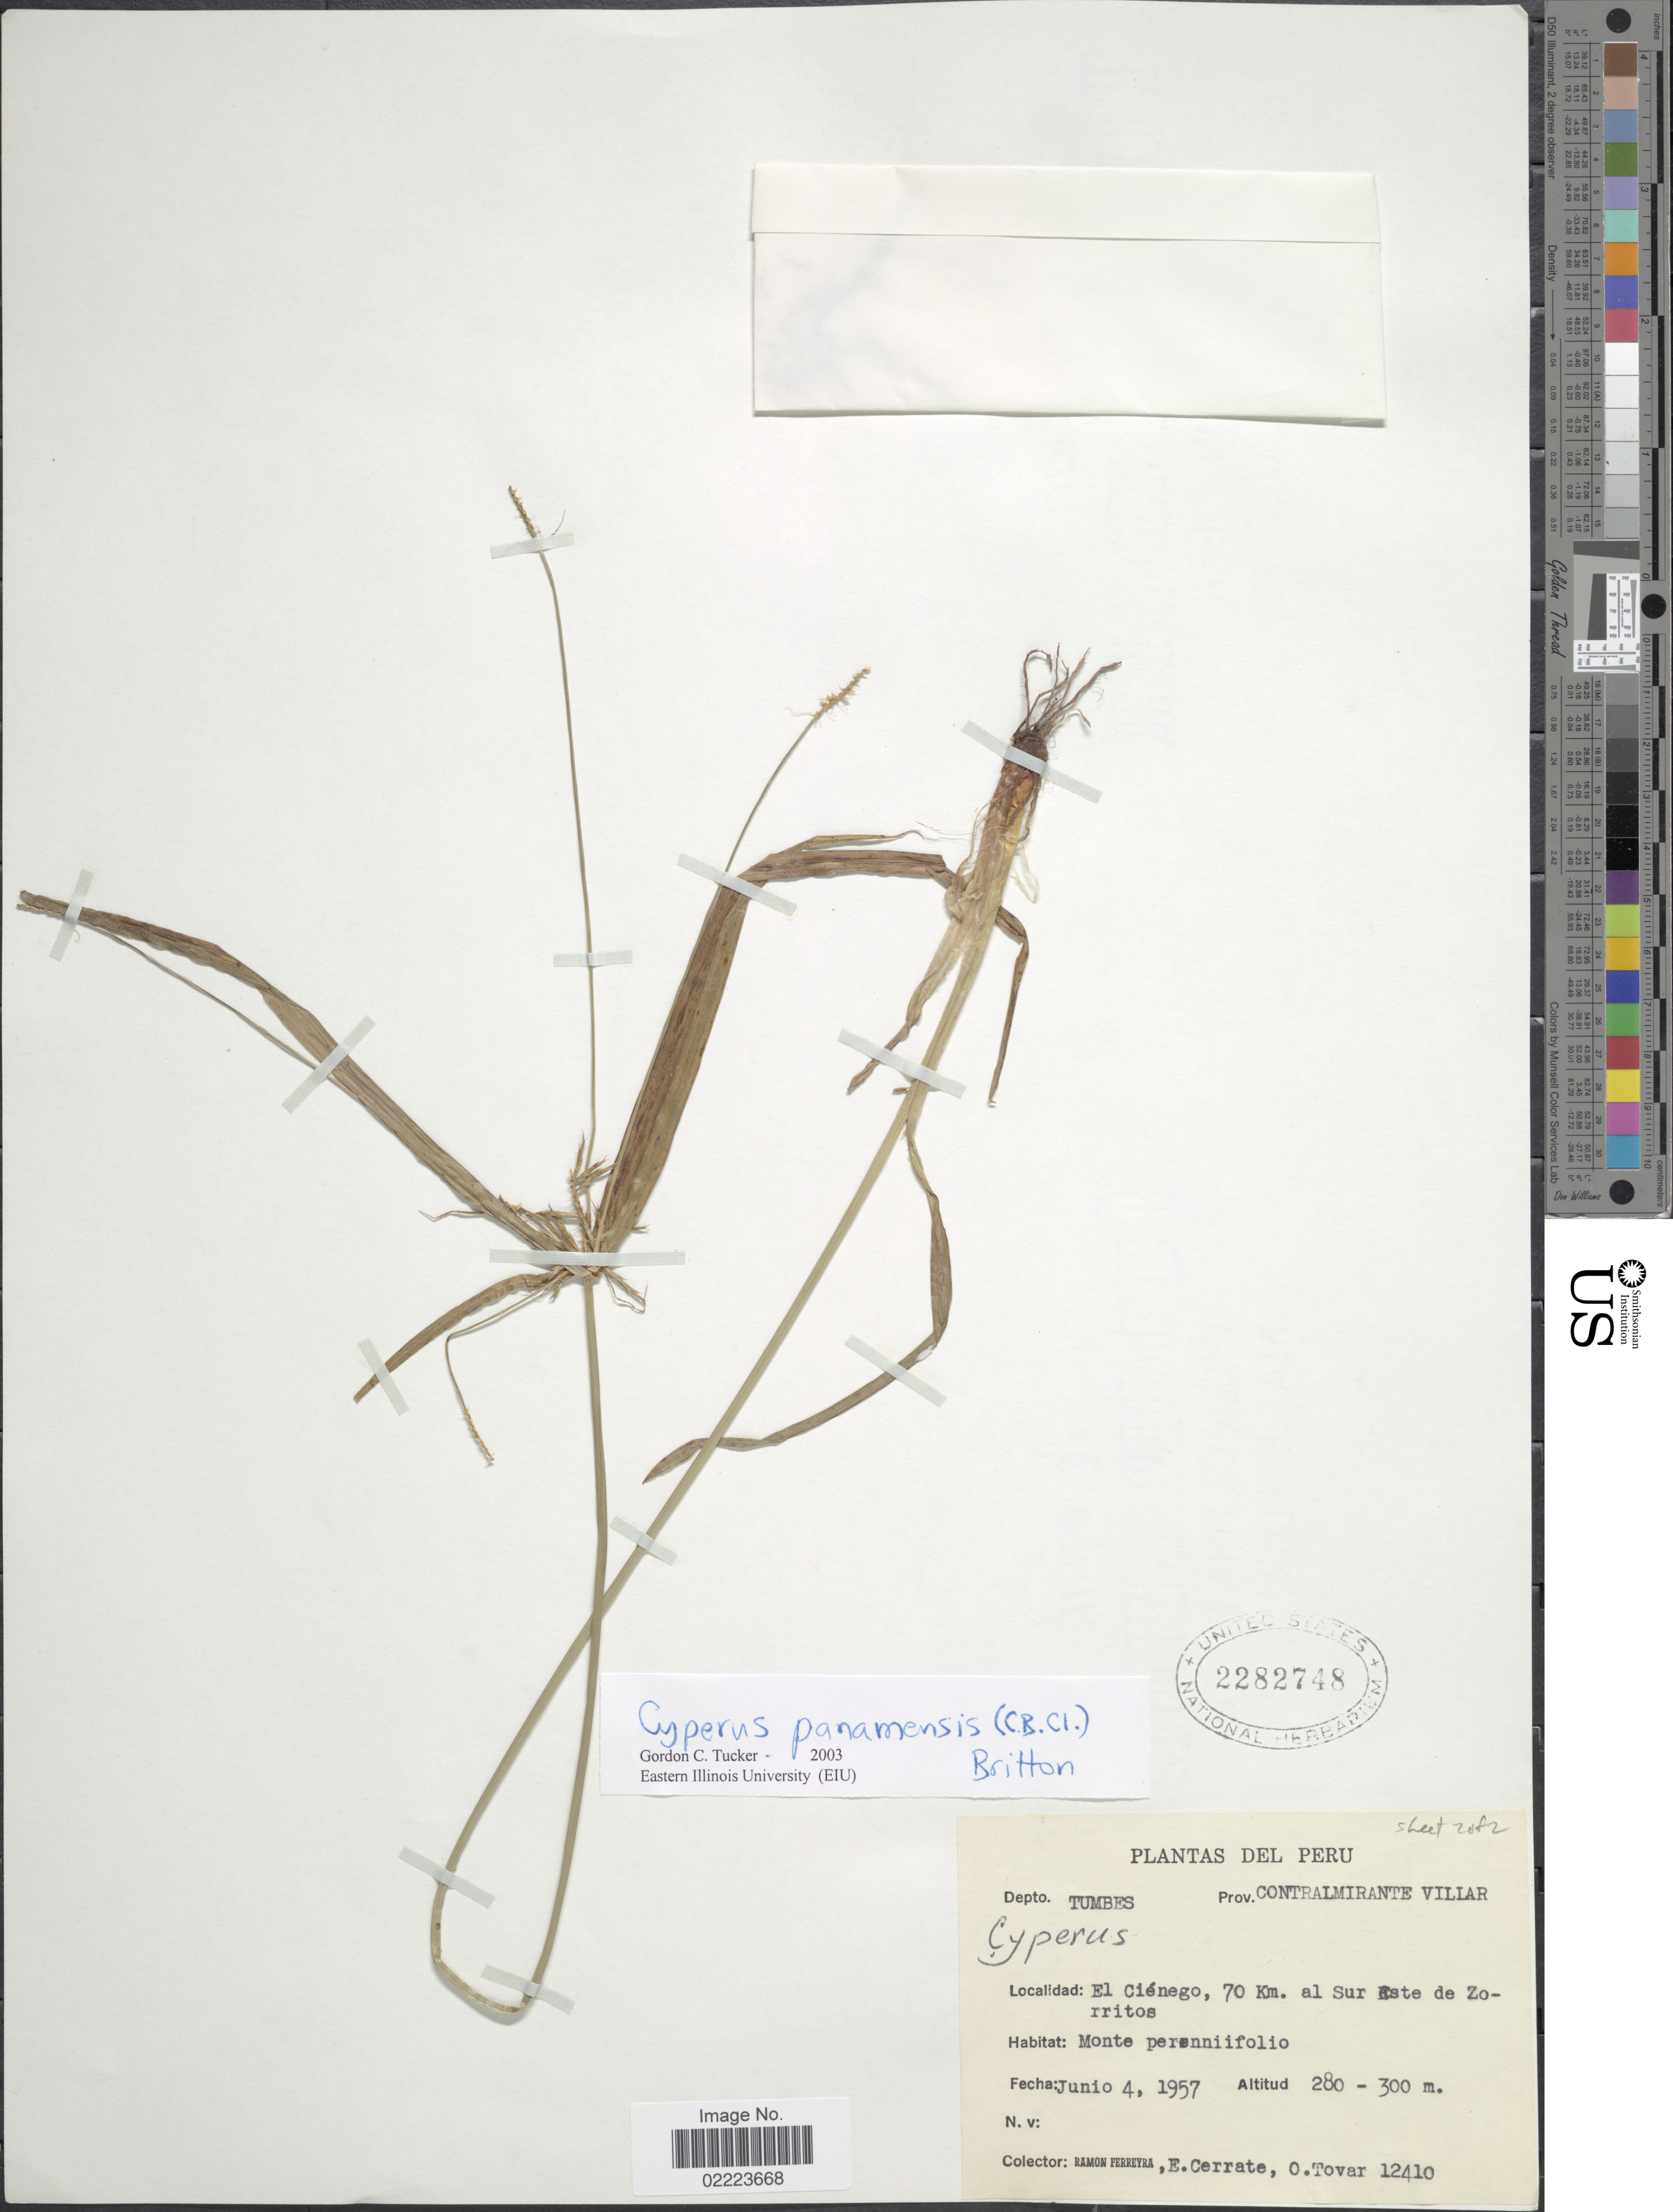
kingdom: Plantae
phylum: Tracheophyta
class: Liliopsida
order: Poales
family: Cyperaceae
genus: Cyperus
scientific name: Cyperus panamensis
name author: (C.B. Clarke) Britton ex Standl.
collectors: R. A. Ferreyra, E. Cerrate & Ó. Tovar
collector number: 12410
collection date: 1957-06-04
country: Peru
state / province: Tumbes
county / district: Contralmirante Villar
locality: Prov. Contralmirante Villiar, El Cienego, 70 km. al Sur Este de Zorritos, Monte pernniifolio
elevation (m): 280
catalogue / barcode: US 2282748